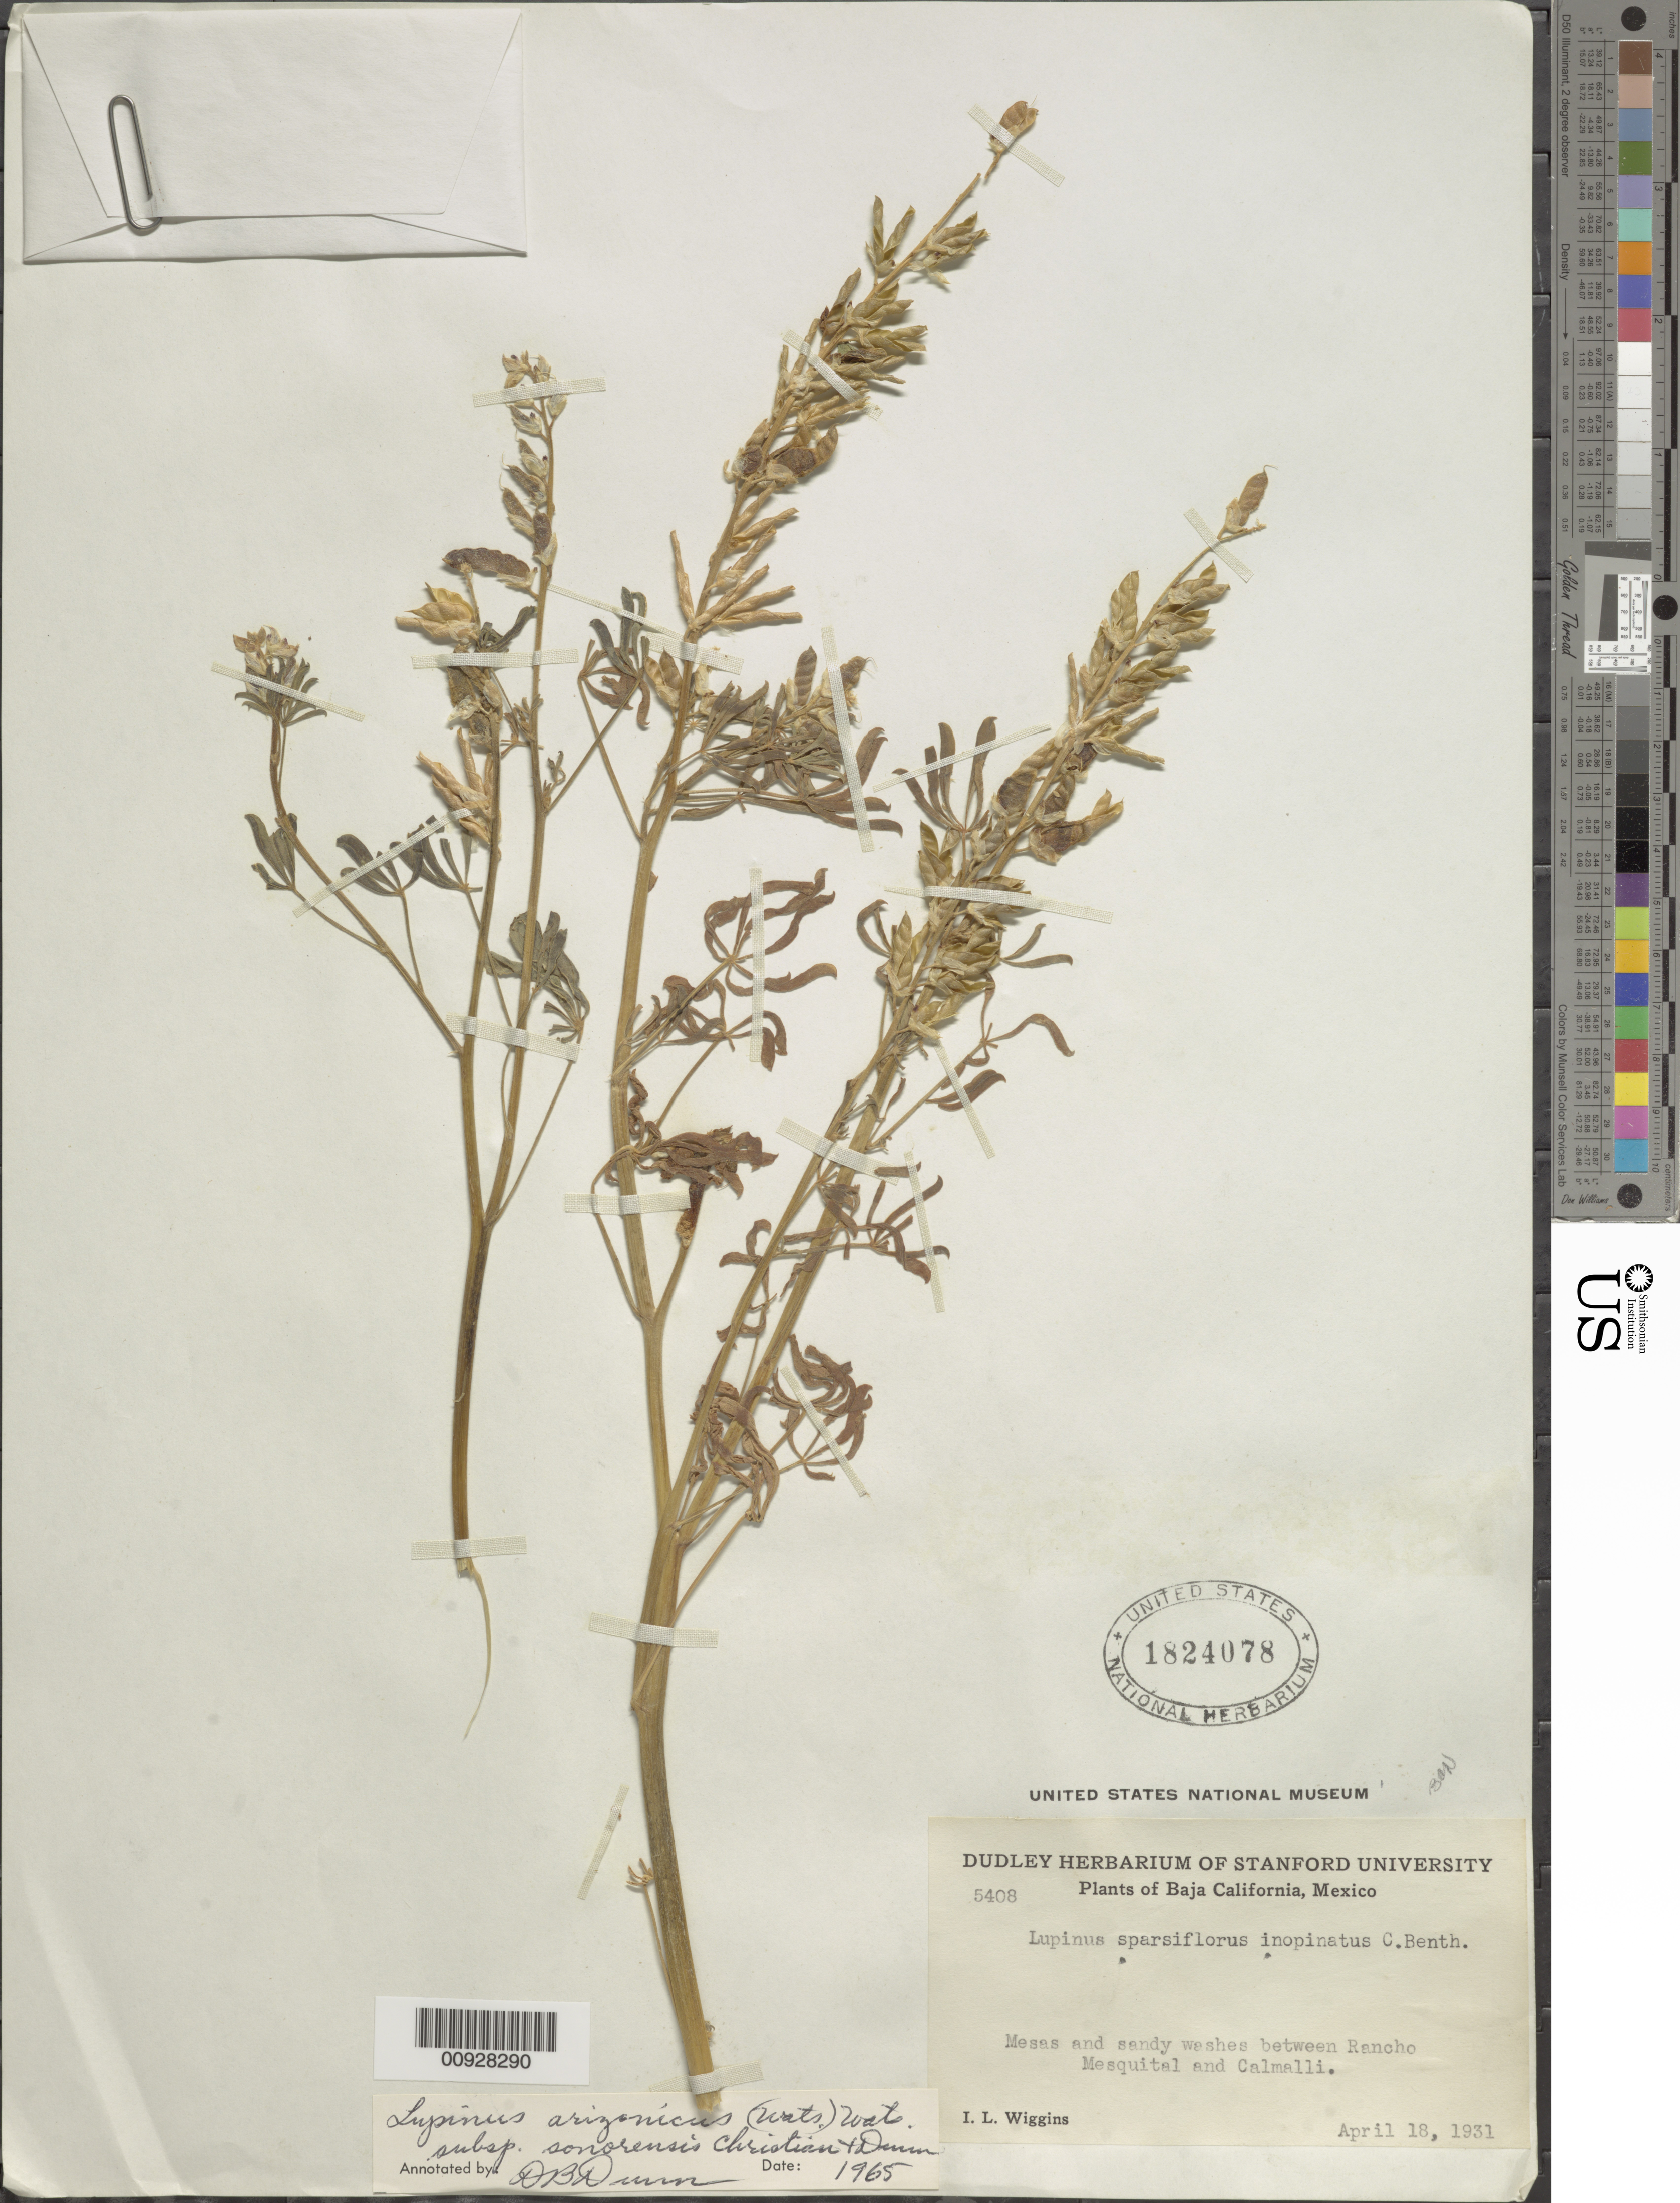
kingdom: Plantae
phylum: Tracheophyta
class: Magnoliopsida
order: Fabales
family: Fabaceae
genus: Lupinus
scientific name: Lupinus arizonicus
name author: (S. Watson) S. Watson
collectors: I. L. Wiggins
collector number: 5408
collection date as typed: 18 Apr 1931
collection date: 1931-04-18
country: Mexico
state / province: Baja California Norte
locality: Between Rancho Mesquital and Calmalli.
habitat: Mesas and sandy washes.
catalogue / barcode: US 1824078